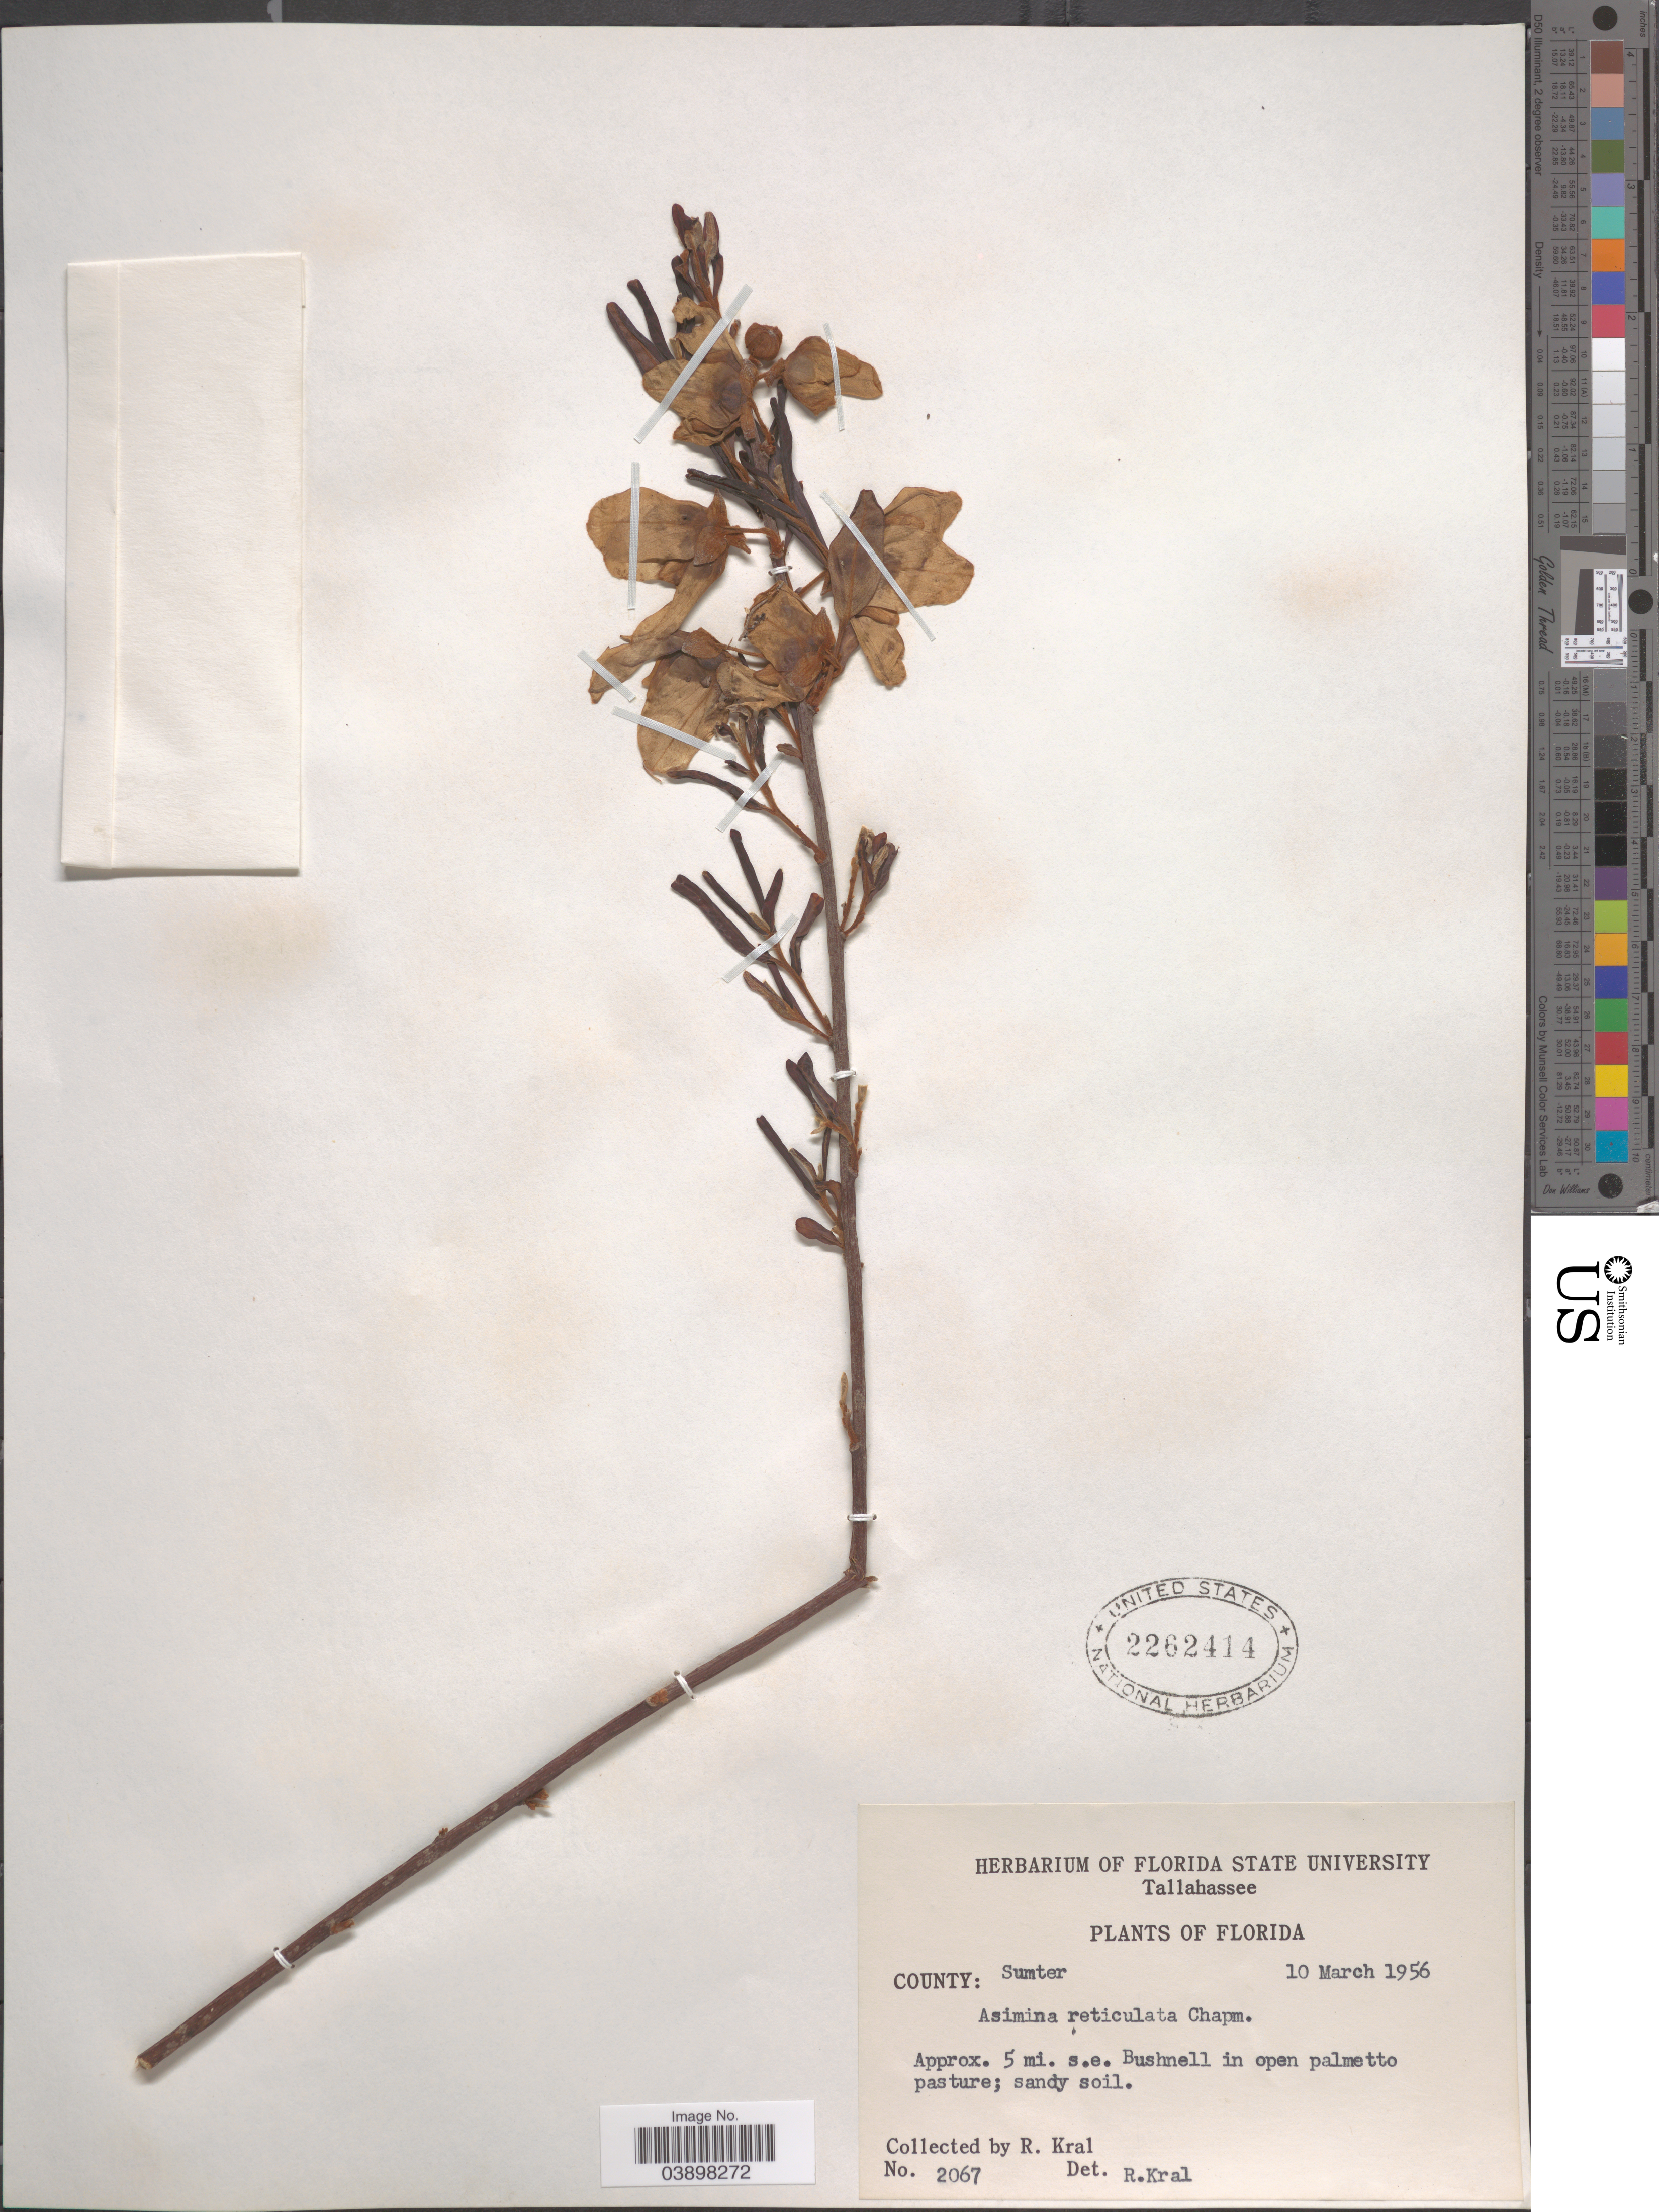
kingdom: Plantae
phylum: Tracheophyta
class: Magnoliopsida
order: Magnoliales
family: Annonaceae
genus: Asimina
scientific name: Asimina reticulata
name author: (Shuttlew.) Chapm.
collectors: R. Kral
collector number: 2067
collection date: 1956-03-10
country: United States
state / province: Florida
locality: County: Sumter. Approx. 5 mi. s.e. Bushnell.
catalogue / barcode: US 2262414